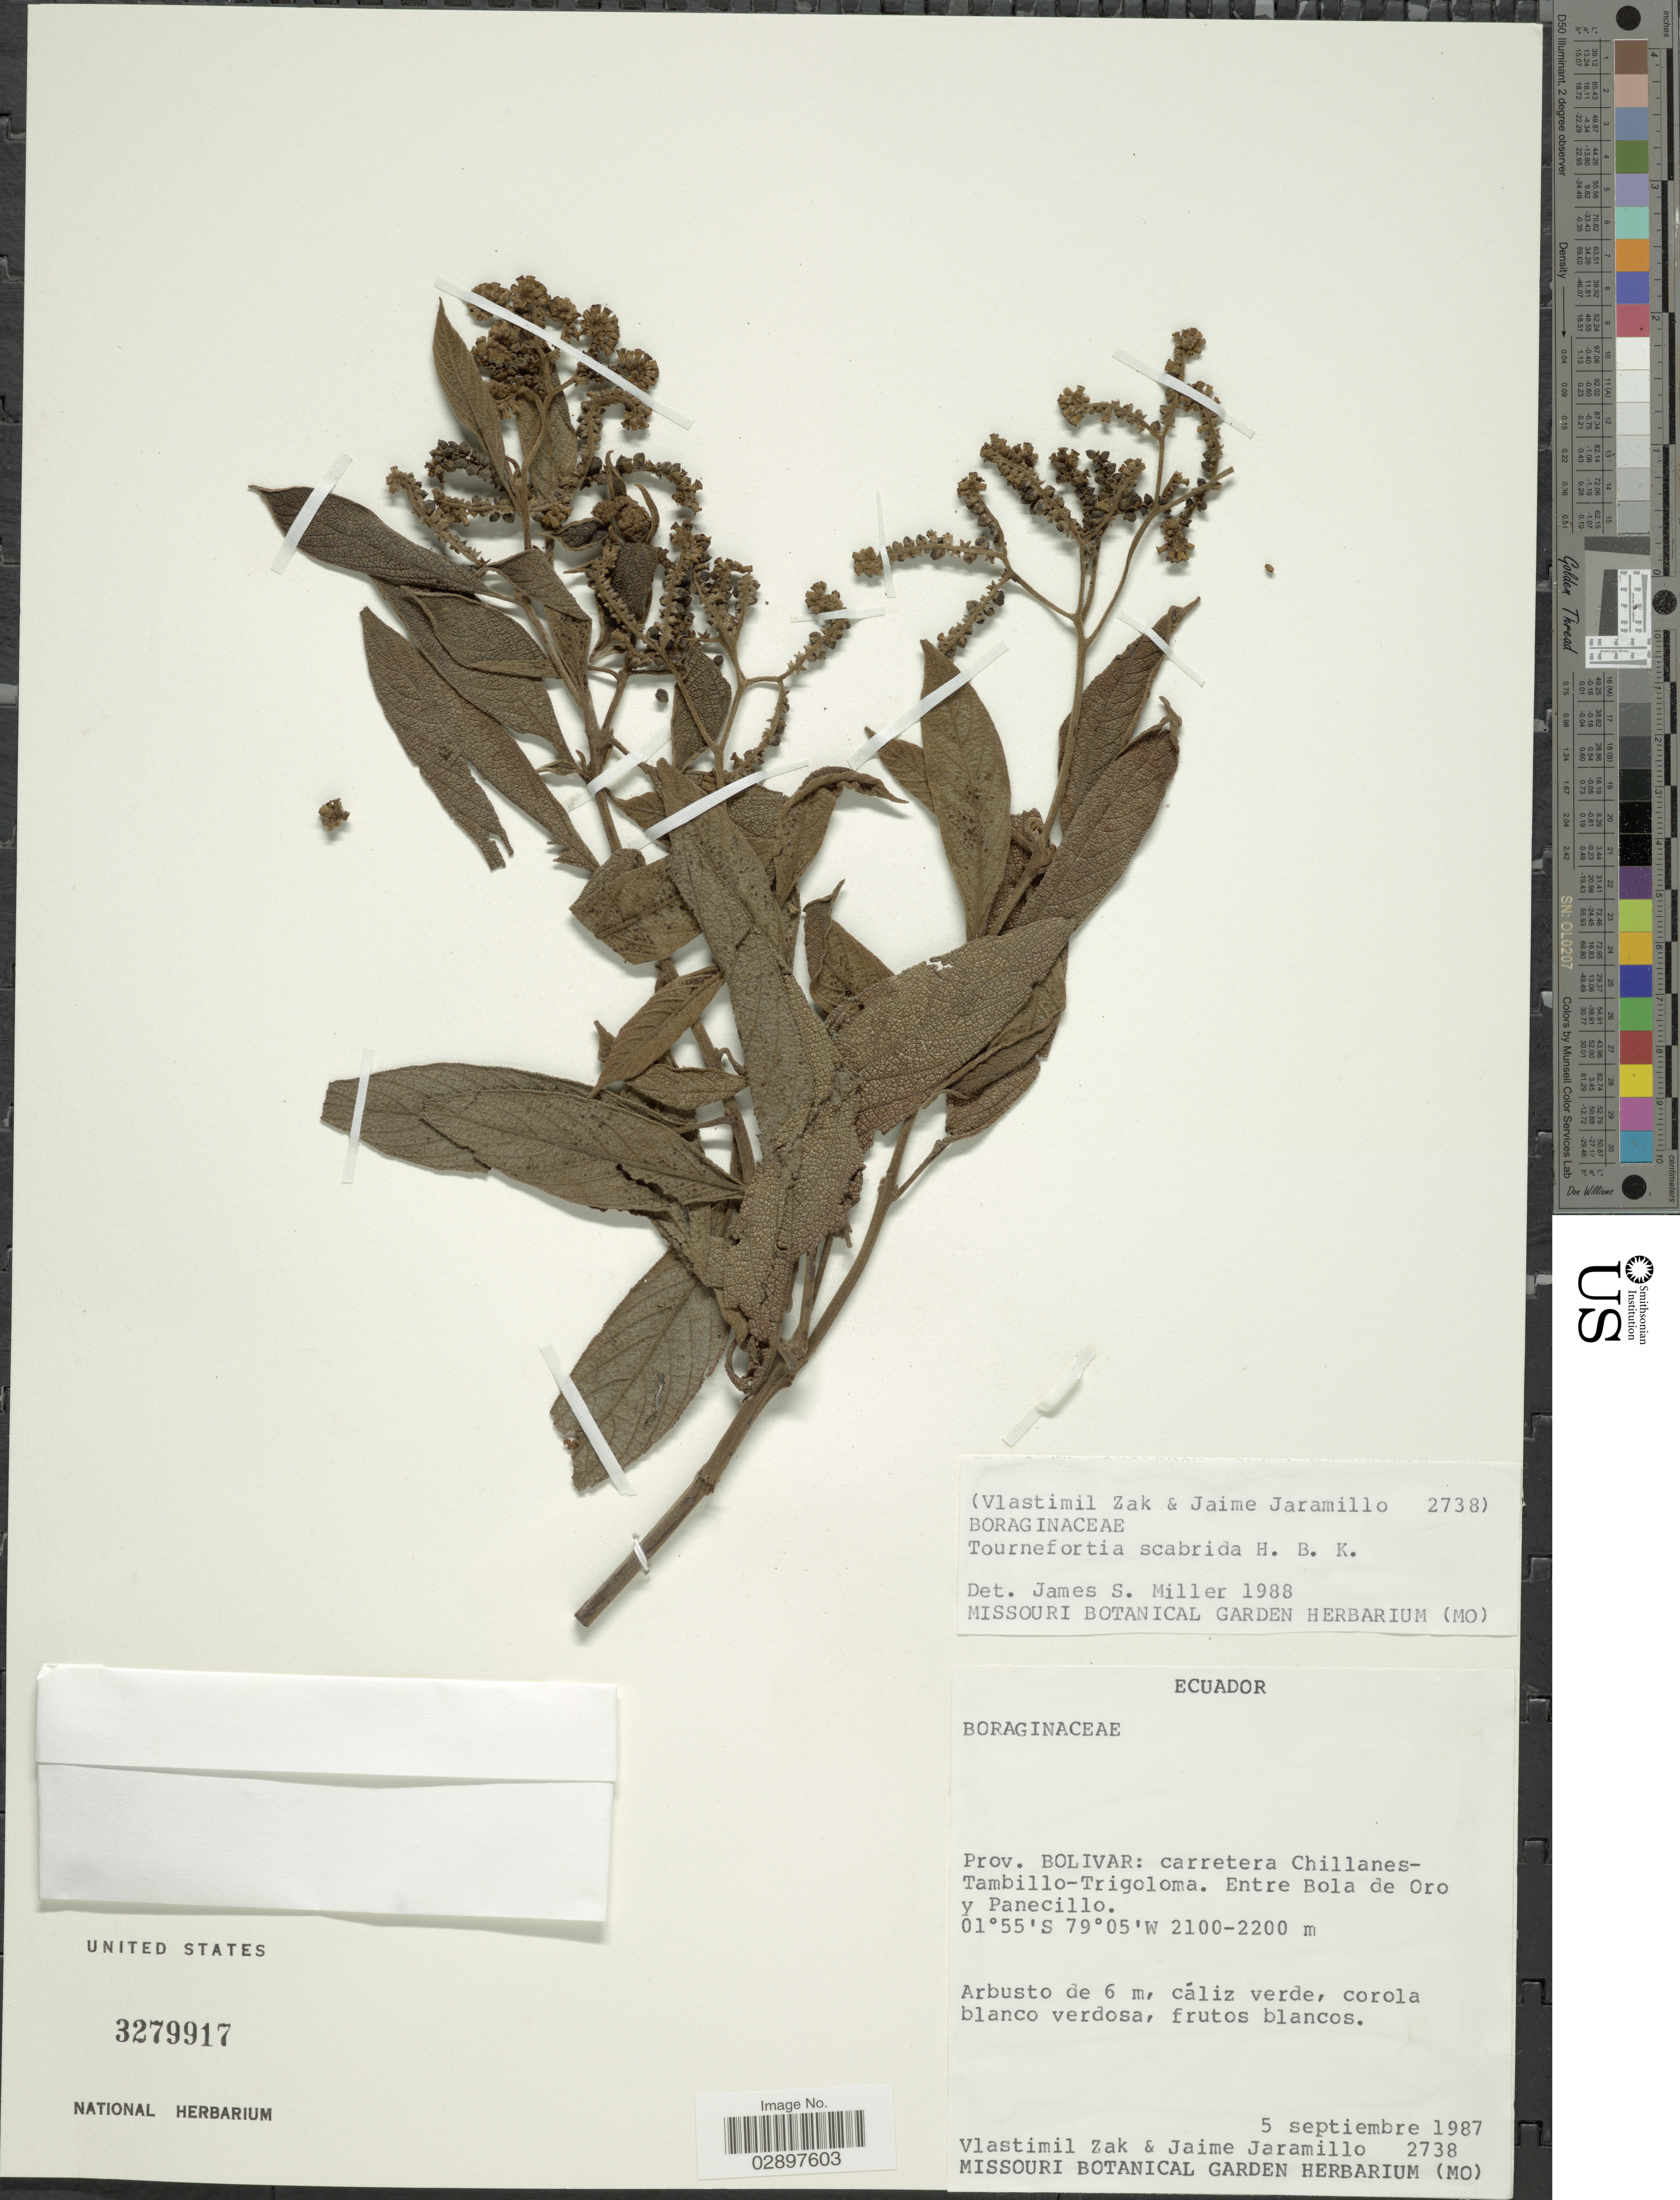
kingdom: Plantae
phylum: Tracheophyta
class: Magnoliopsida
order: Boraginales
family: Heliotropiaceae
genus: Tournefortia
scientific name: Tournefortia scabrida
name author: Kunth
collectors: V. Zak & J. Jaramillo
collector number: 2738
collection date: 1987-09-05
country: Ecuador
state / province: Bolívar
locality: Carretera Chillanes-Tambillo-Trigoloma. Entre Bola de Oro y Panecillo.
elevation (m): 2100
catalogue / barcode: US 3279917